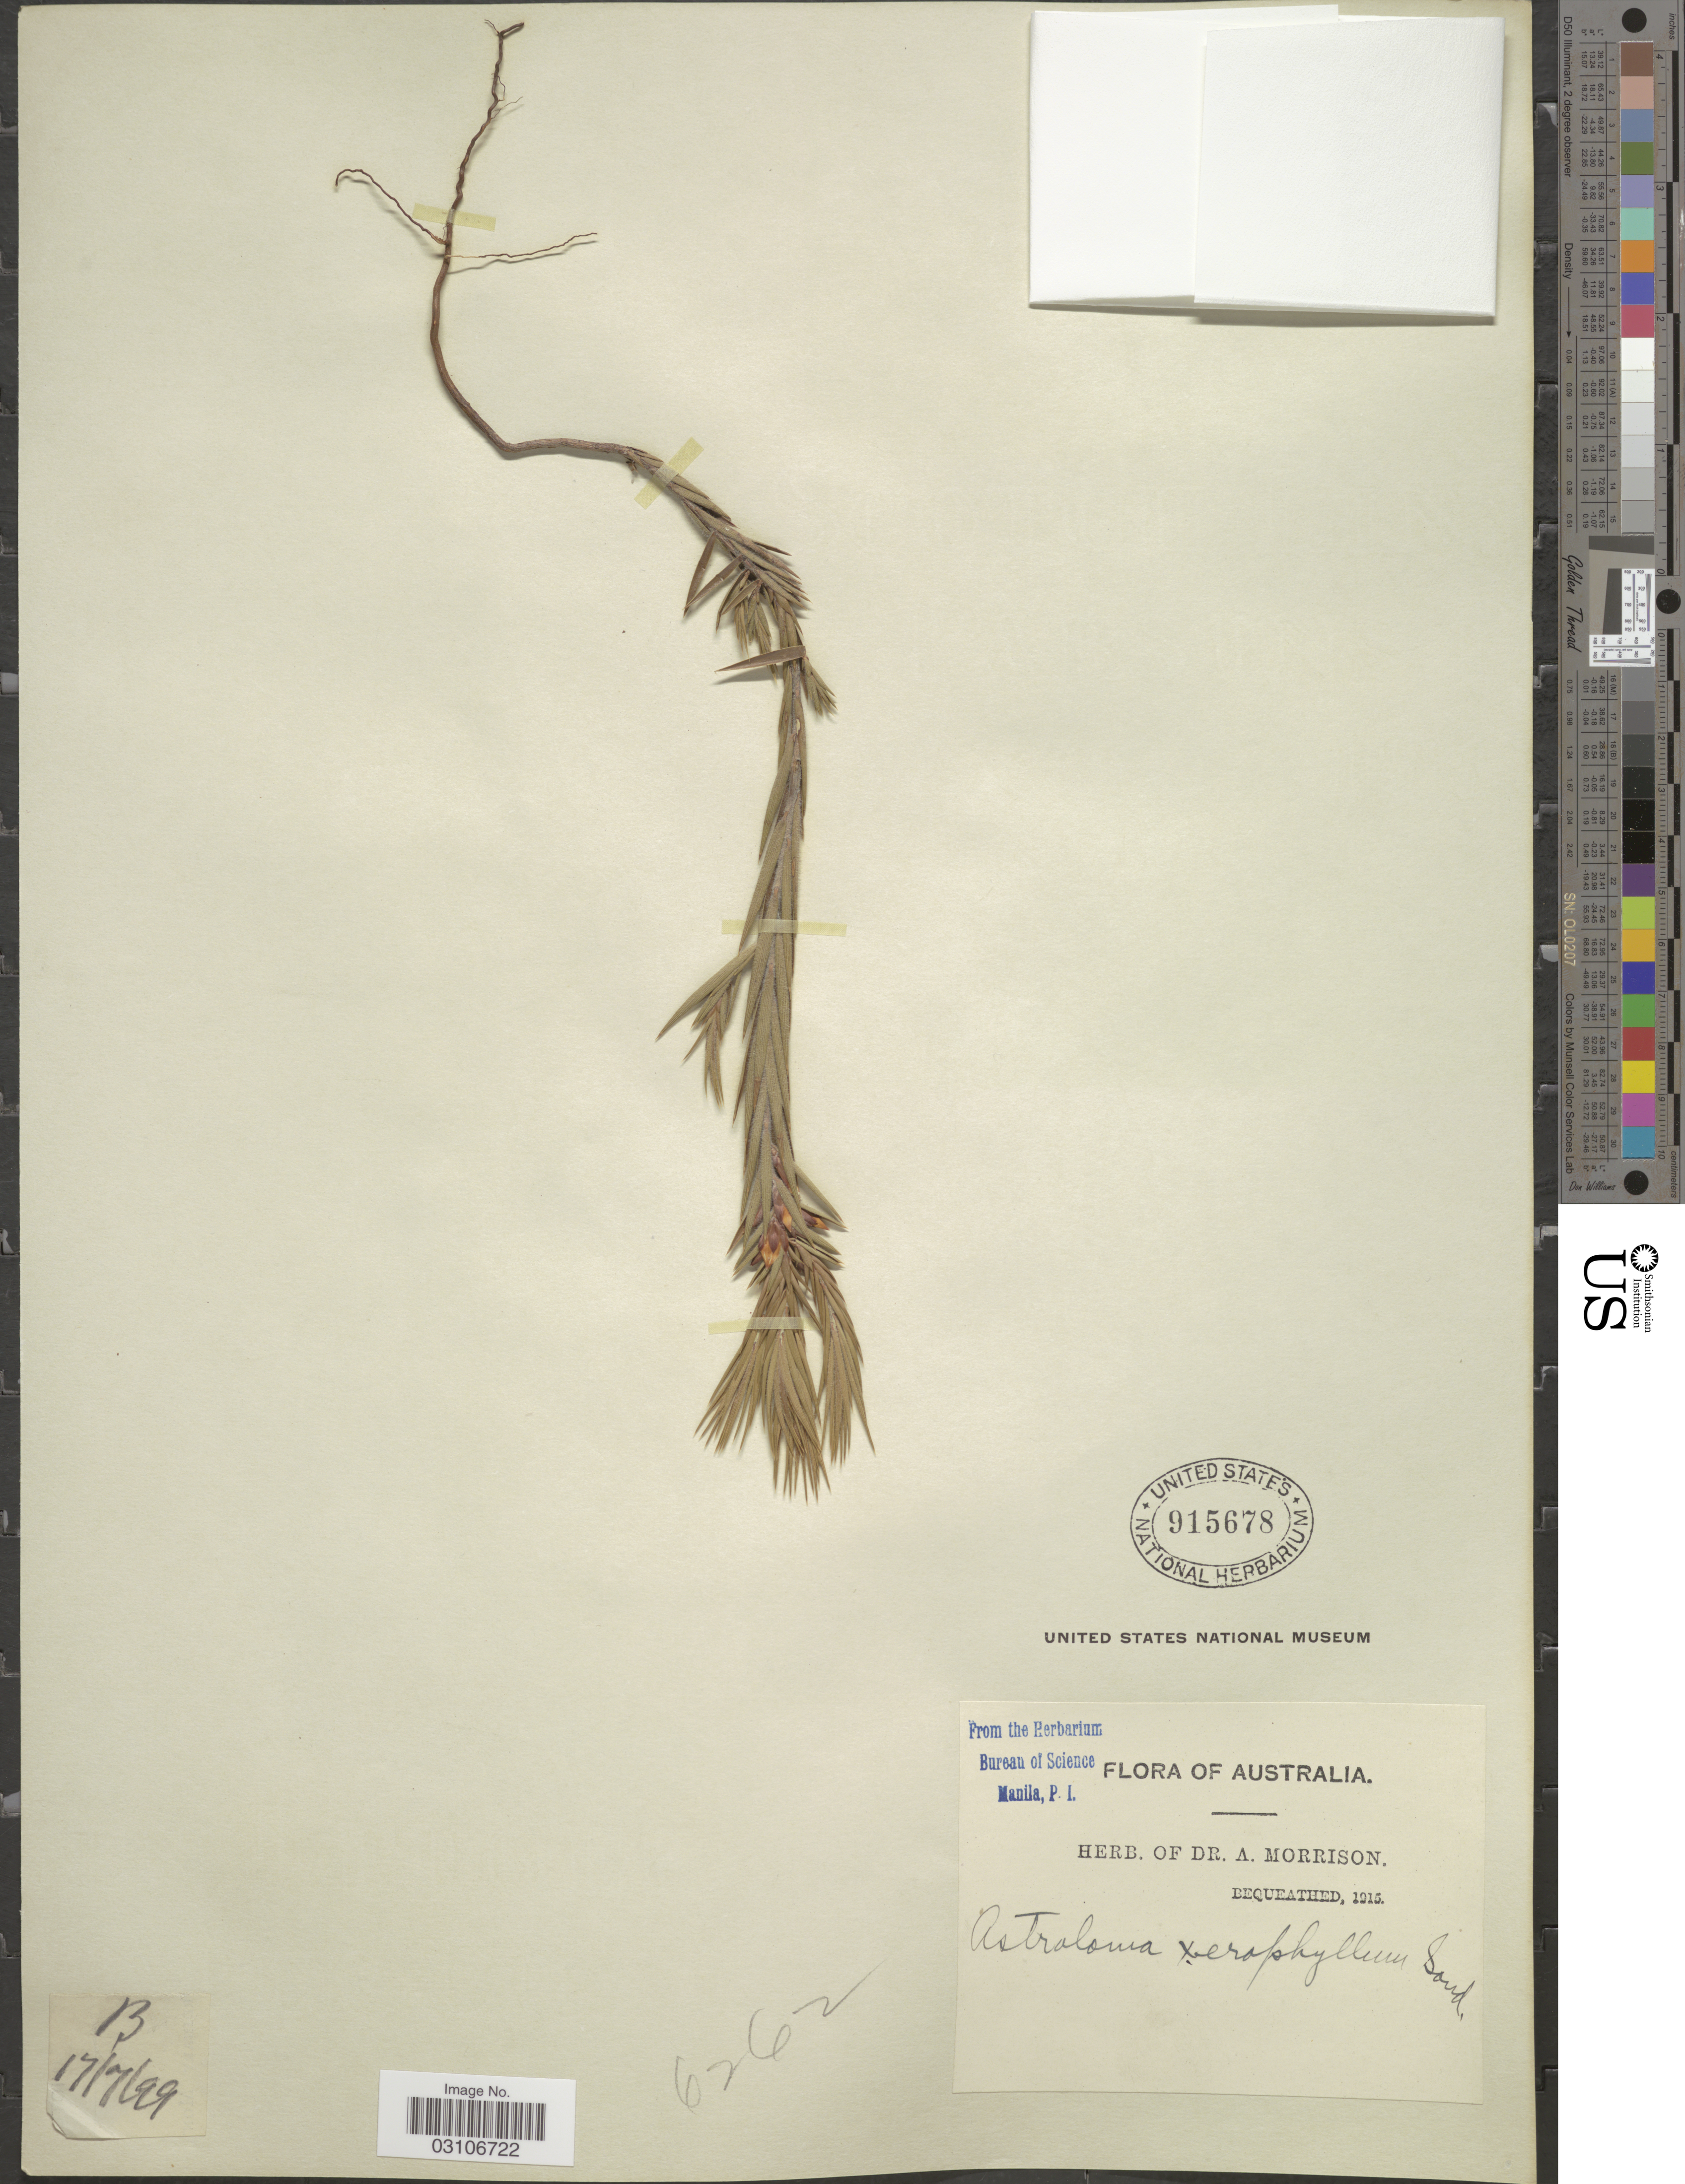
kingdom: Plantae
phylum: Tracheophyta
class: Magnoliopsida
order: Ericales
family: Ericaceae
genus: Astroloma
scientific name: Astroloma xerophyllum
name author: Sond.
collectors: ex herb. Dr. A. Morrison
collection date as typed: Transcribed d/m/y: 17/7/99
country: Australia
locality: B.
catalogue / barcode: US 915678